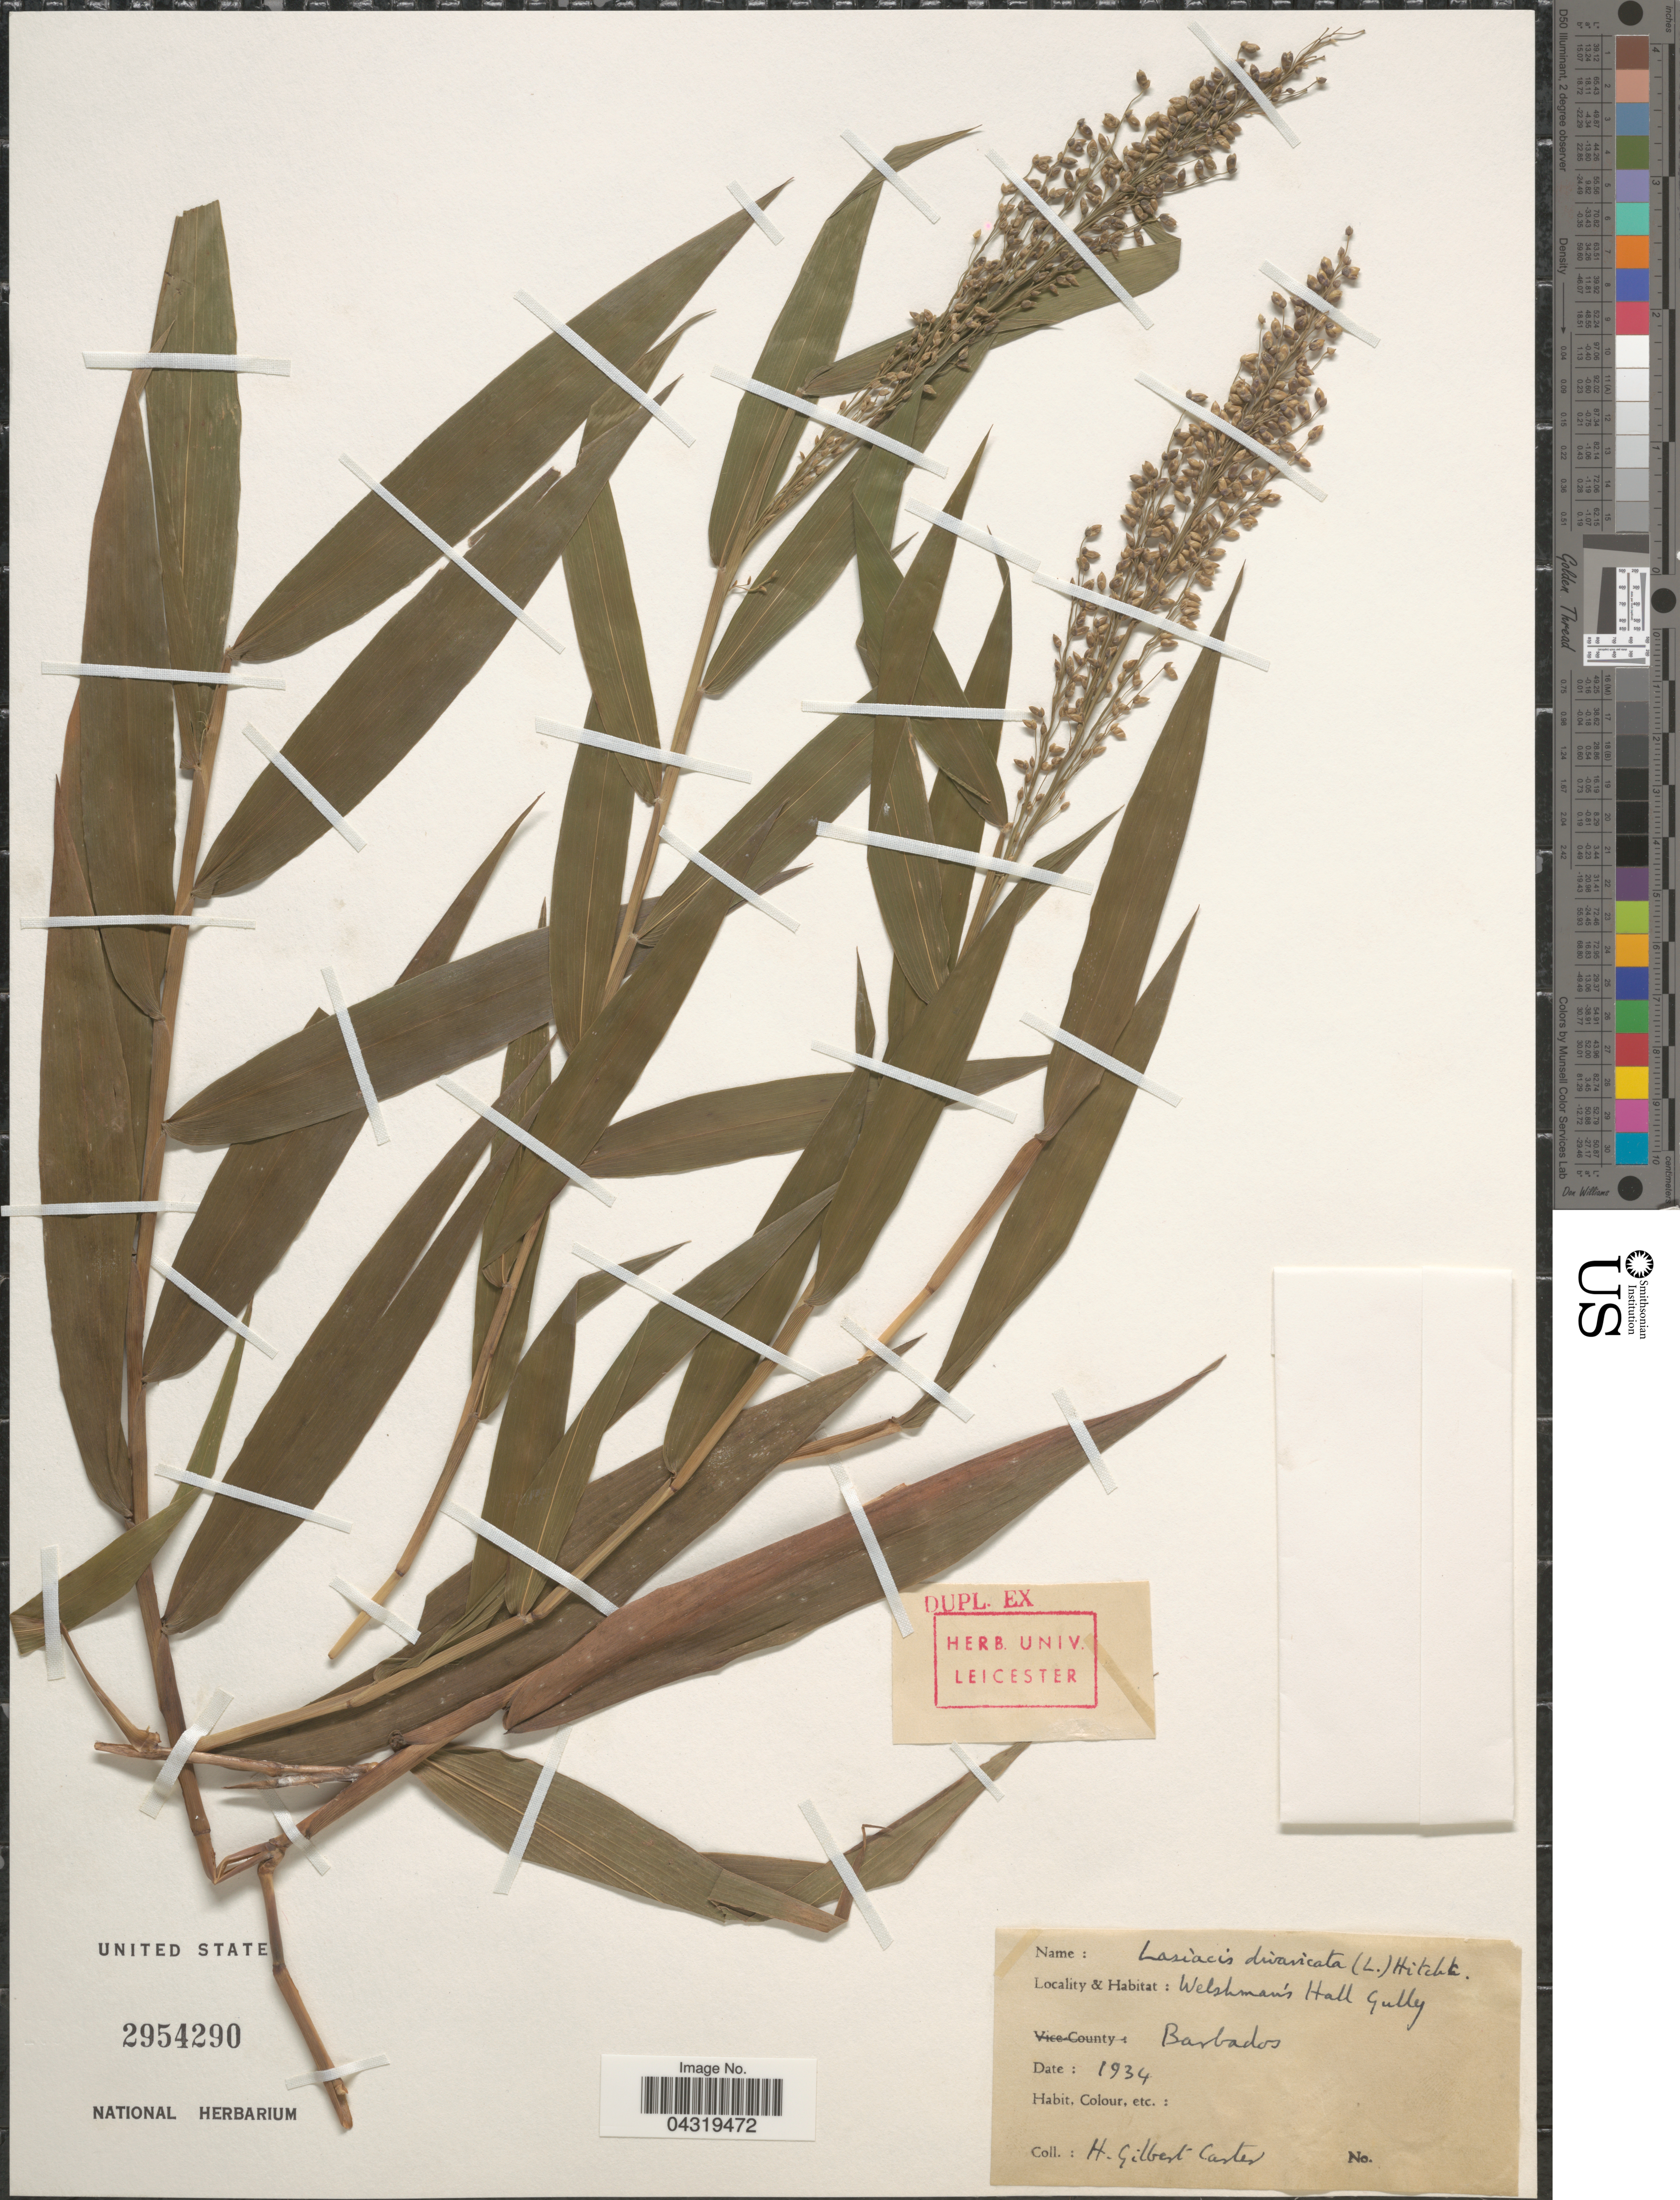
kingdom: Plantae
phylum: Tracheophyta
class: Liliopsida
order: Poales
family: Poaceae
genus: Lasiacis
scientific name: Lasiacis divaricata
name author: (L.) Hitchc.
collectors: H. Gilbert-Carter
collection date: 1934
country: Barbados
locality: Welshman's Hall Gully.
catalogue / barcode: US 2954290